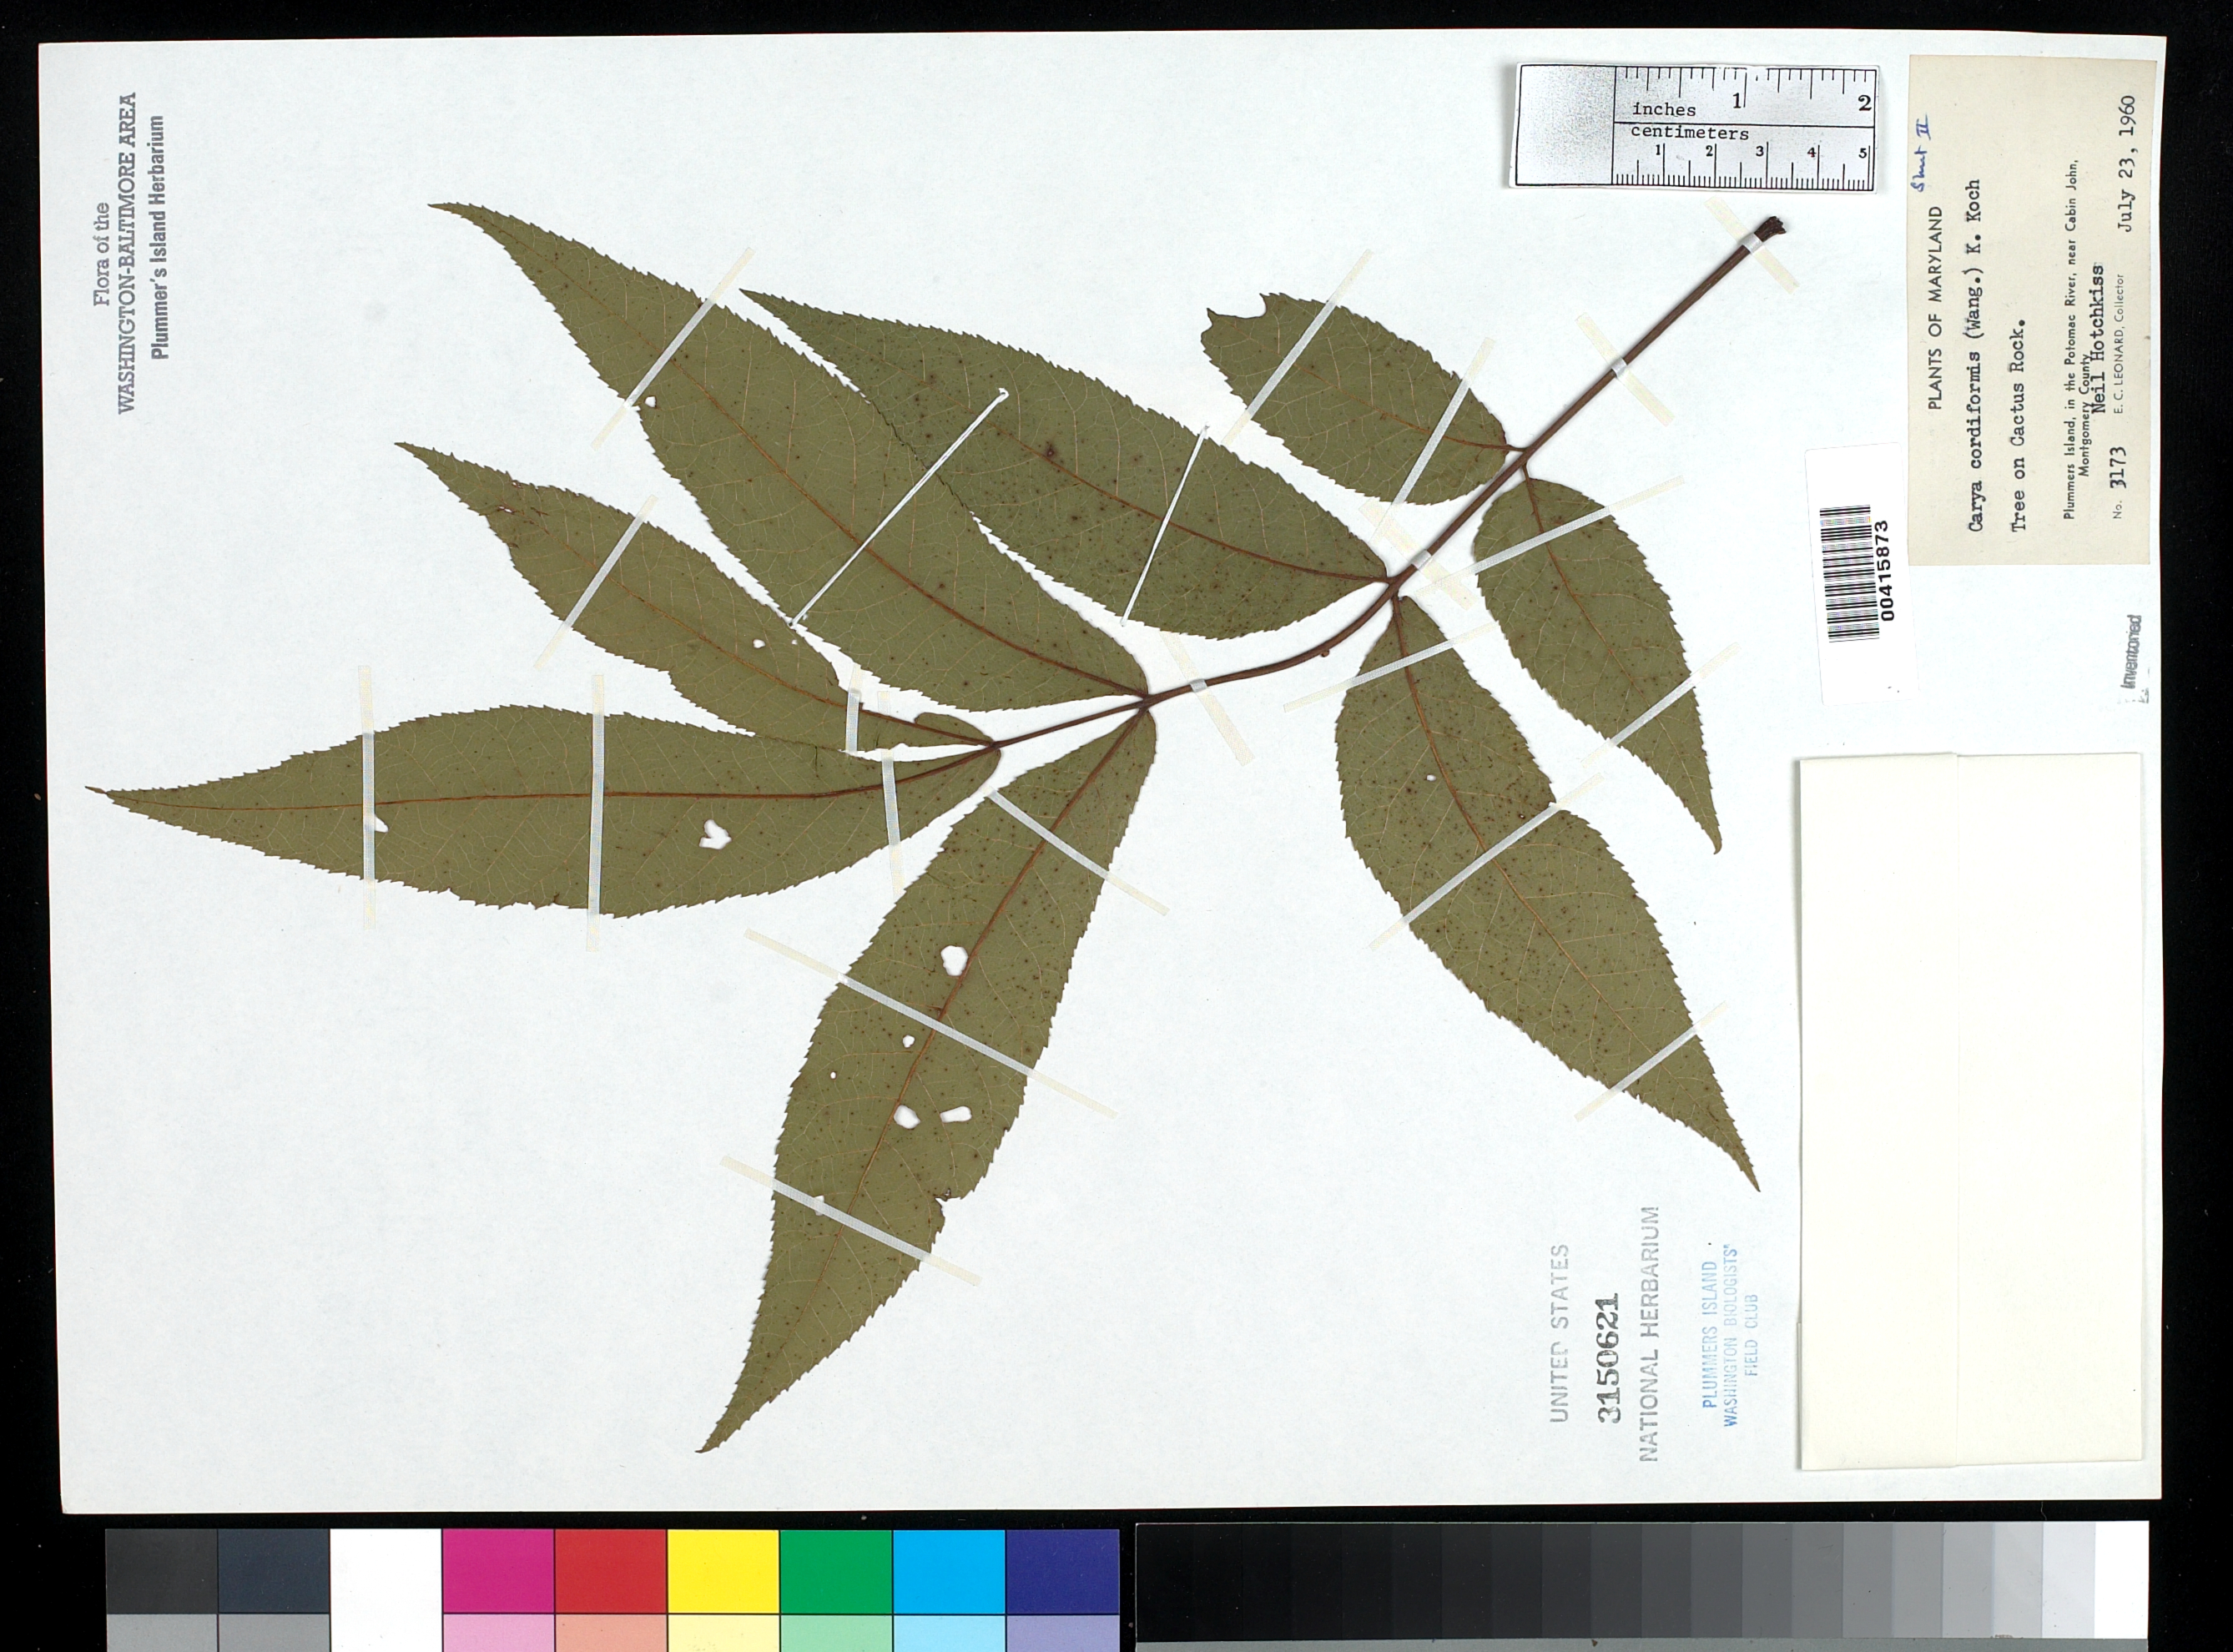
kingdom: Plantae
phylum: Tracheophyta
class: Magnoliopsida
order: Fagales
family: Juglandaceae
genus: Carya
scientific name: Carya cordiformis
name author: (Wangenh.) K. Koch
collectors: N. Hotchkiss & E. C. Leonard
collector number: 3173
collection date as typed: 23 Jul 1960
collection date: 1960-07-23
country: United States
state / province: Maryland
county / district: Montgomery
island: Plummers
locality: Plummer's Island, on Cactus Rock C. & O. Canal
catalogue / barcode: US 3150621